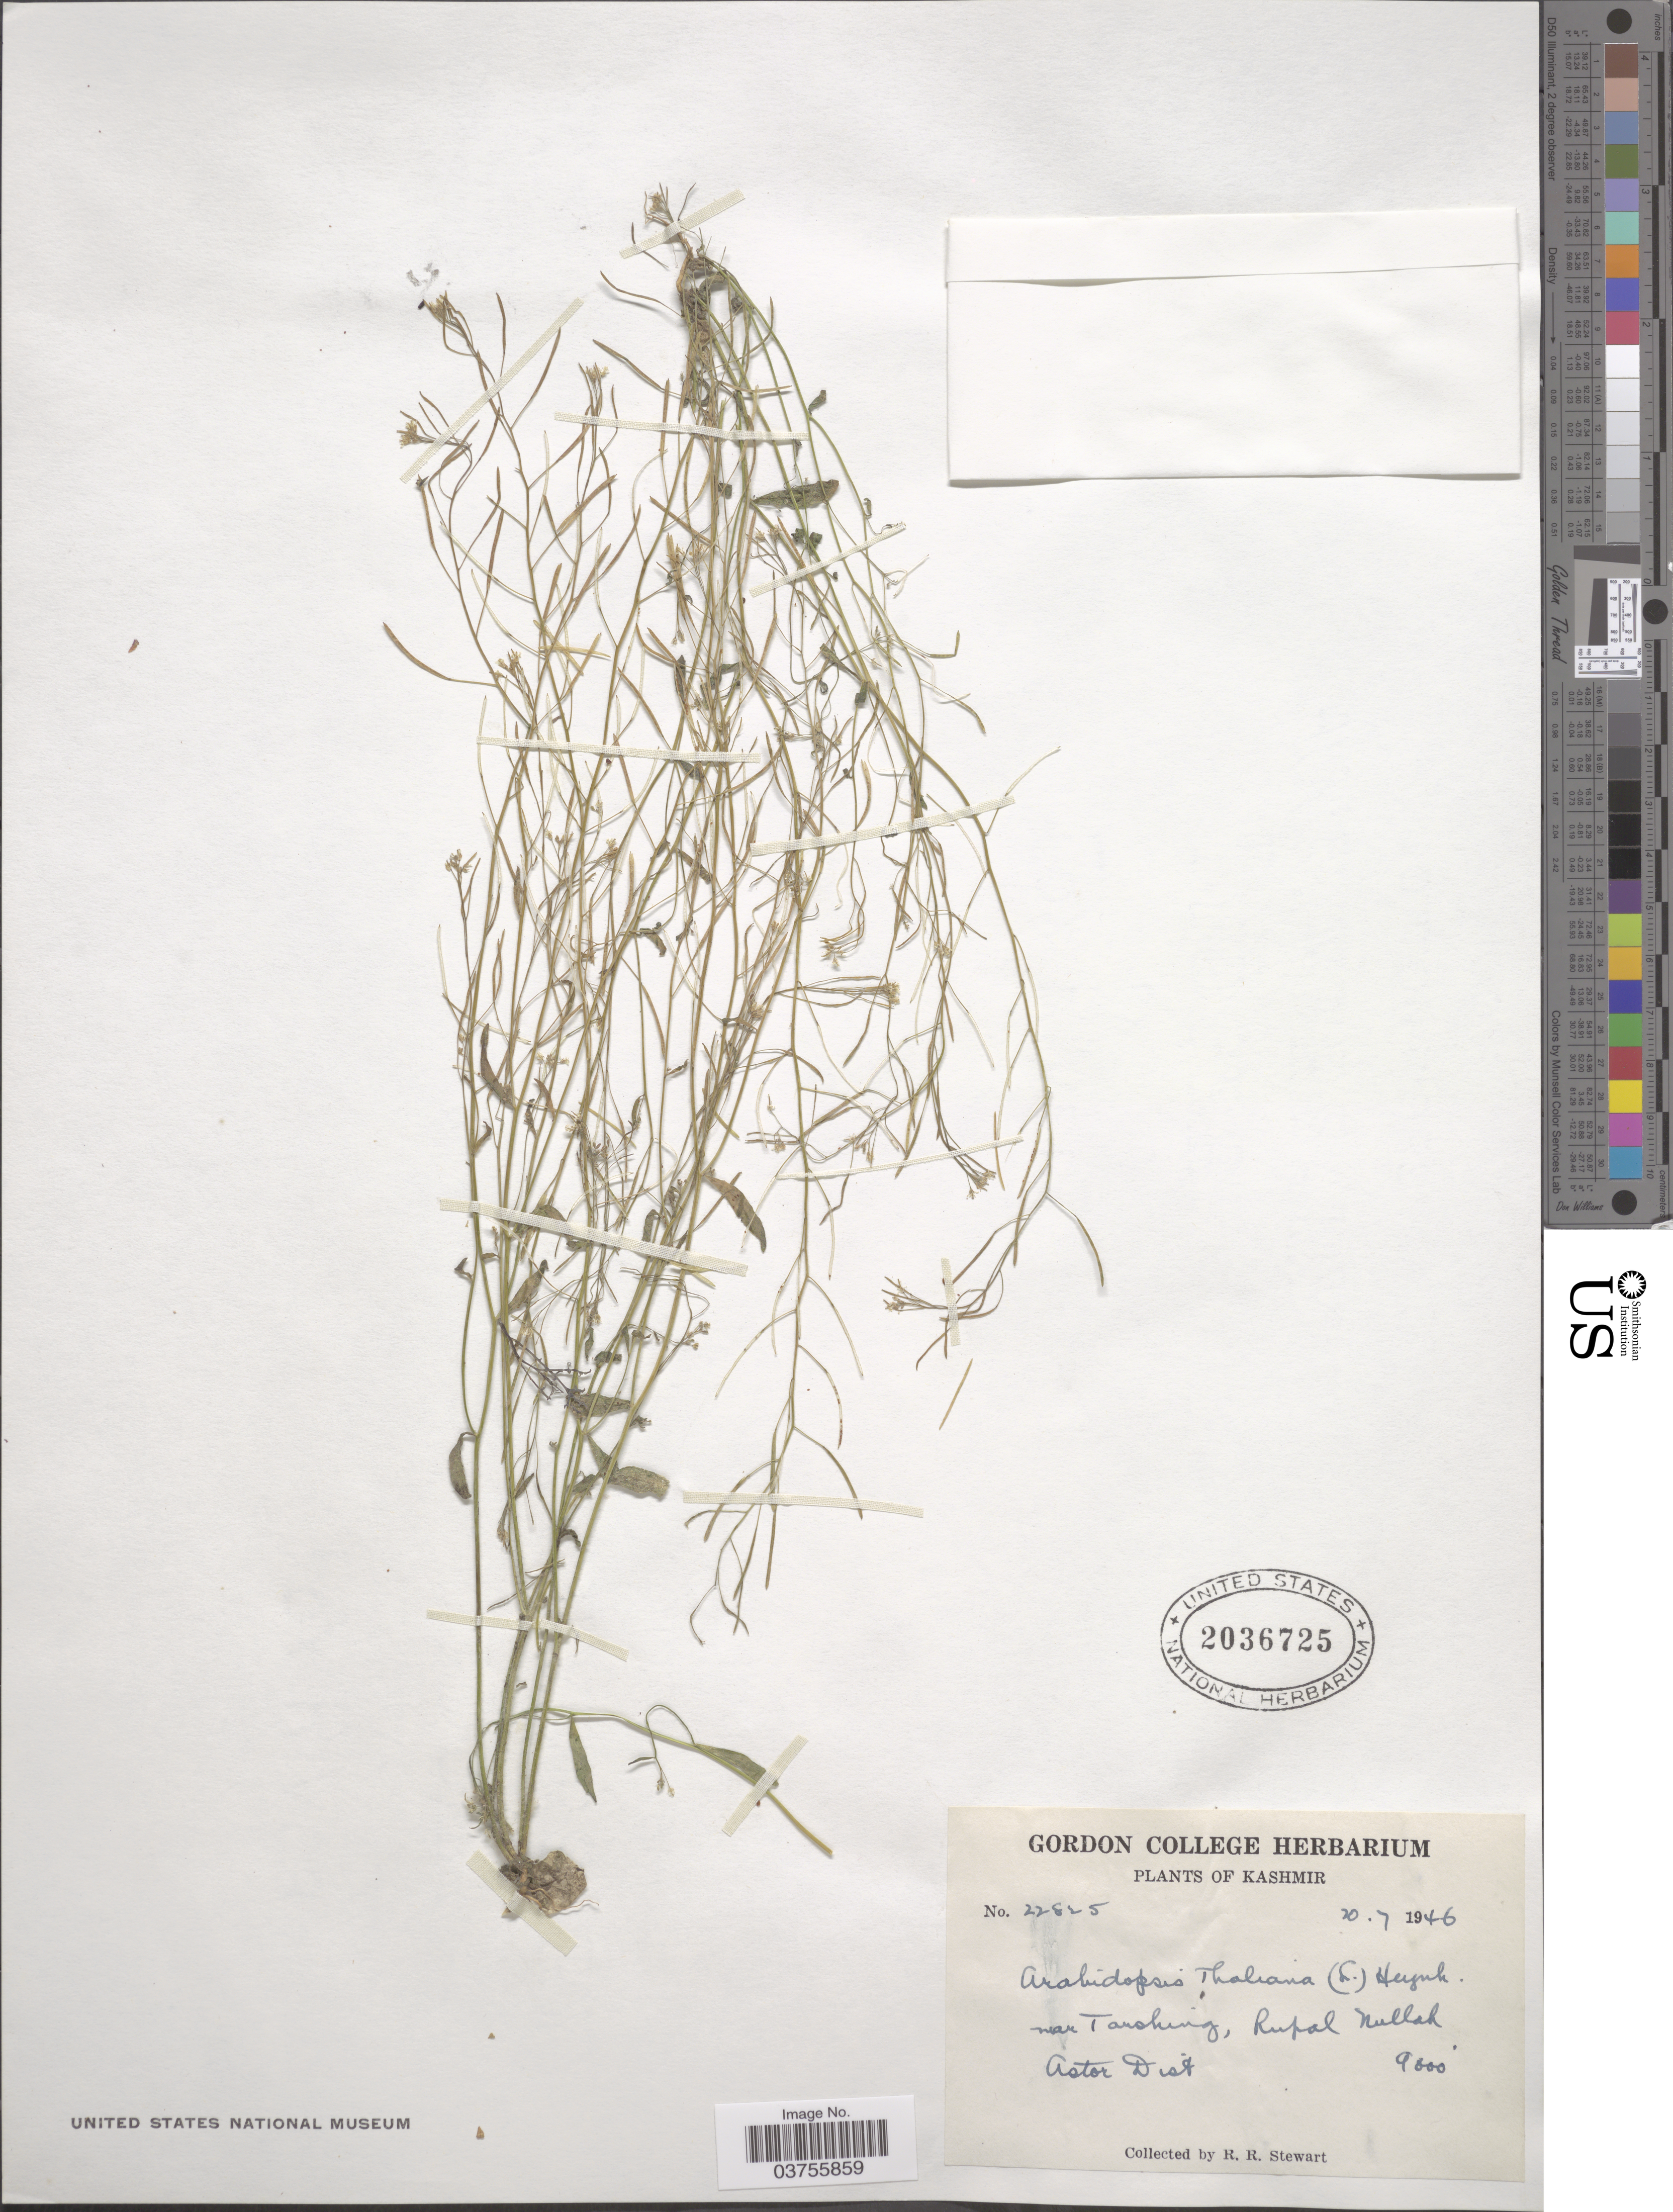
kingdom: Plantae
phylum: Tracheophyta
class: Magnoliopsida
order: Brassicales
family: Brassicaceae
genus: Arabidopsis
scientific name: Arabidopsis thaliana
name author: (L.) Heynh.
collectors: R. Stewart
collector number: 22825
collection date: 1946-07-20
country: Pakistan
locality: Kashmir. Near Tarshing, Rupal Nullah. Astor Dist.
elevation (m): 2743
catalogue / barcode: US 2036725